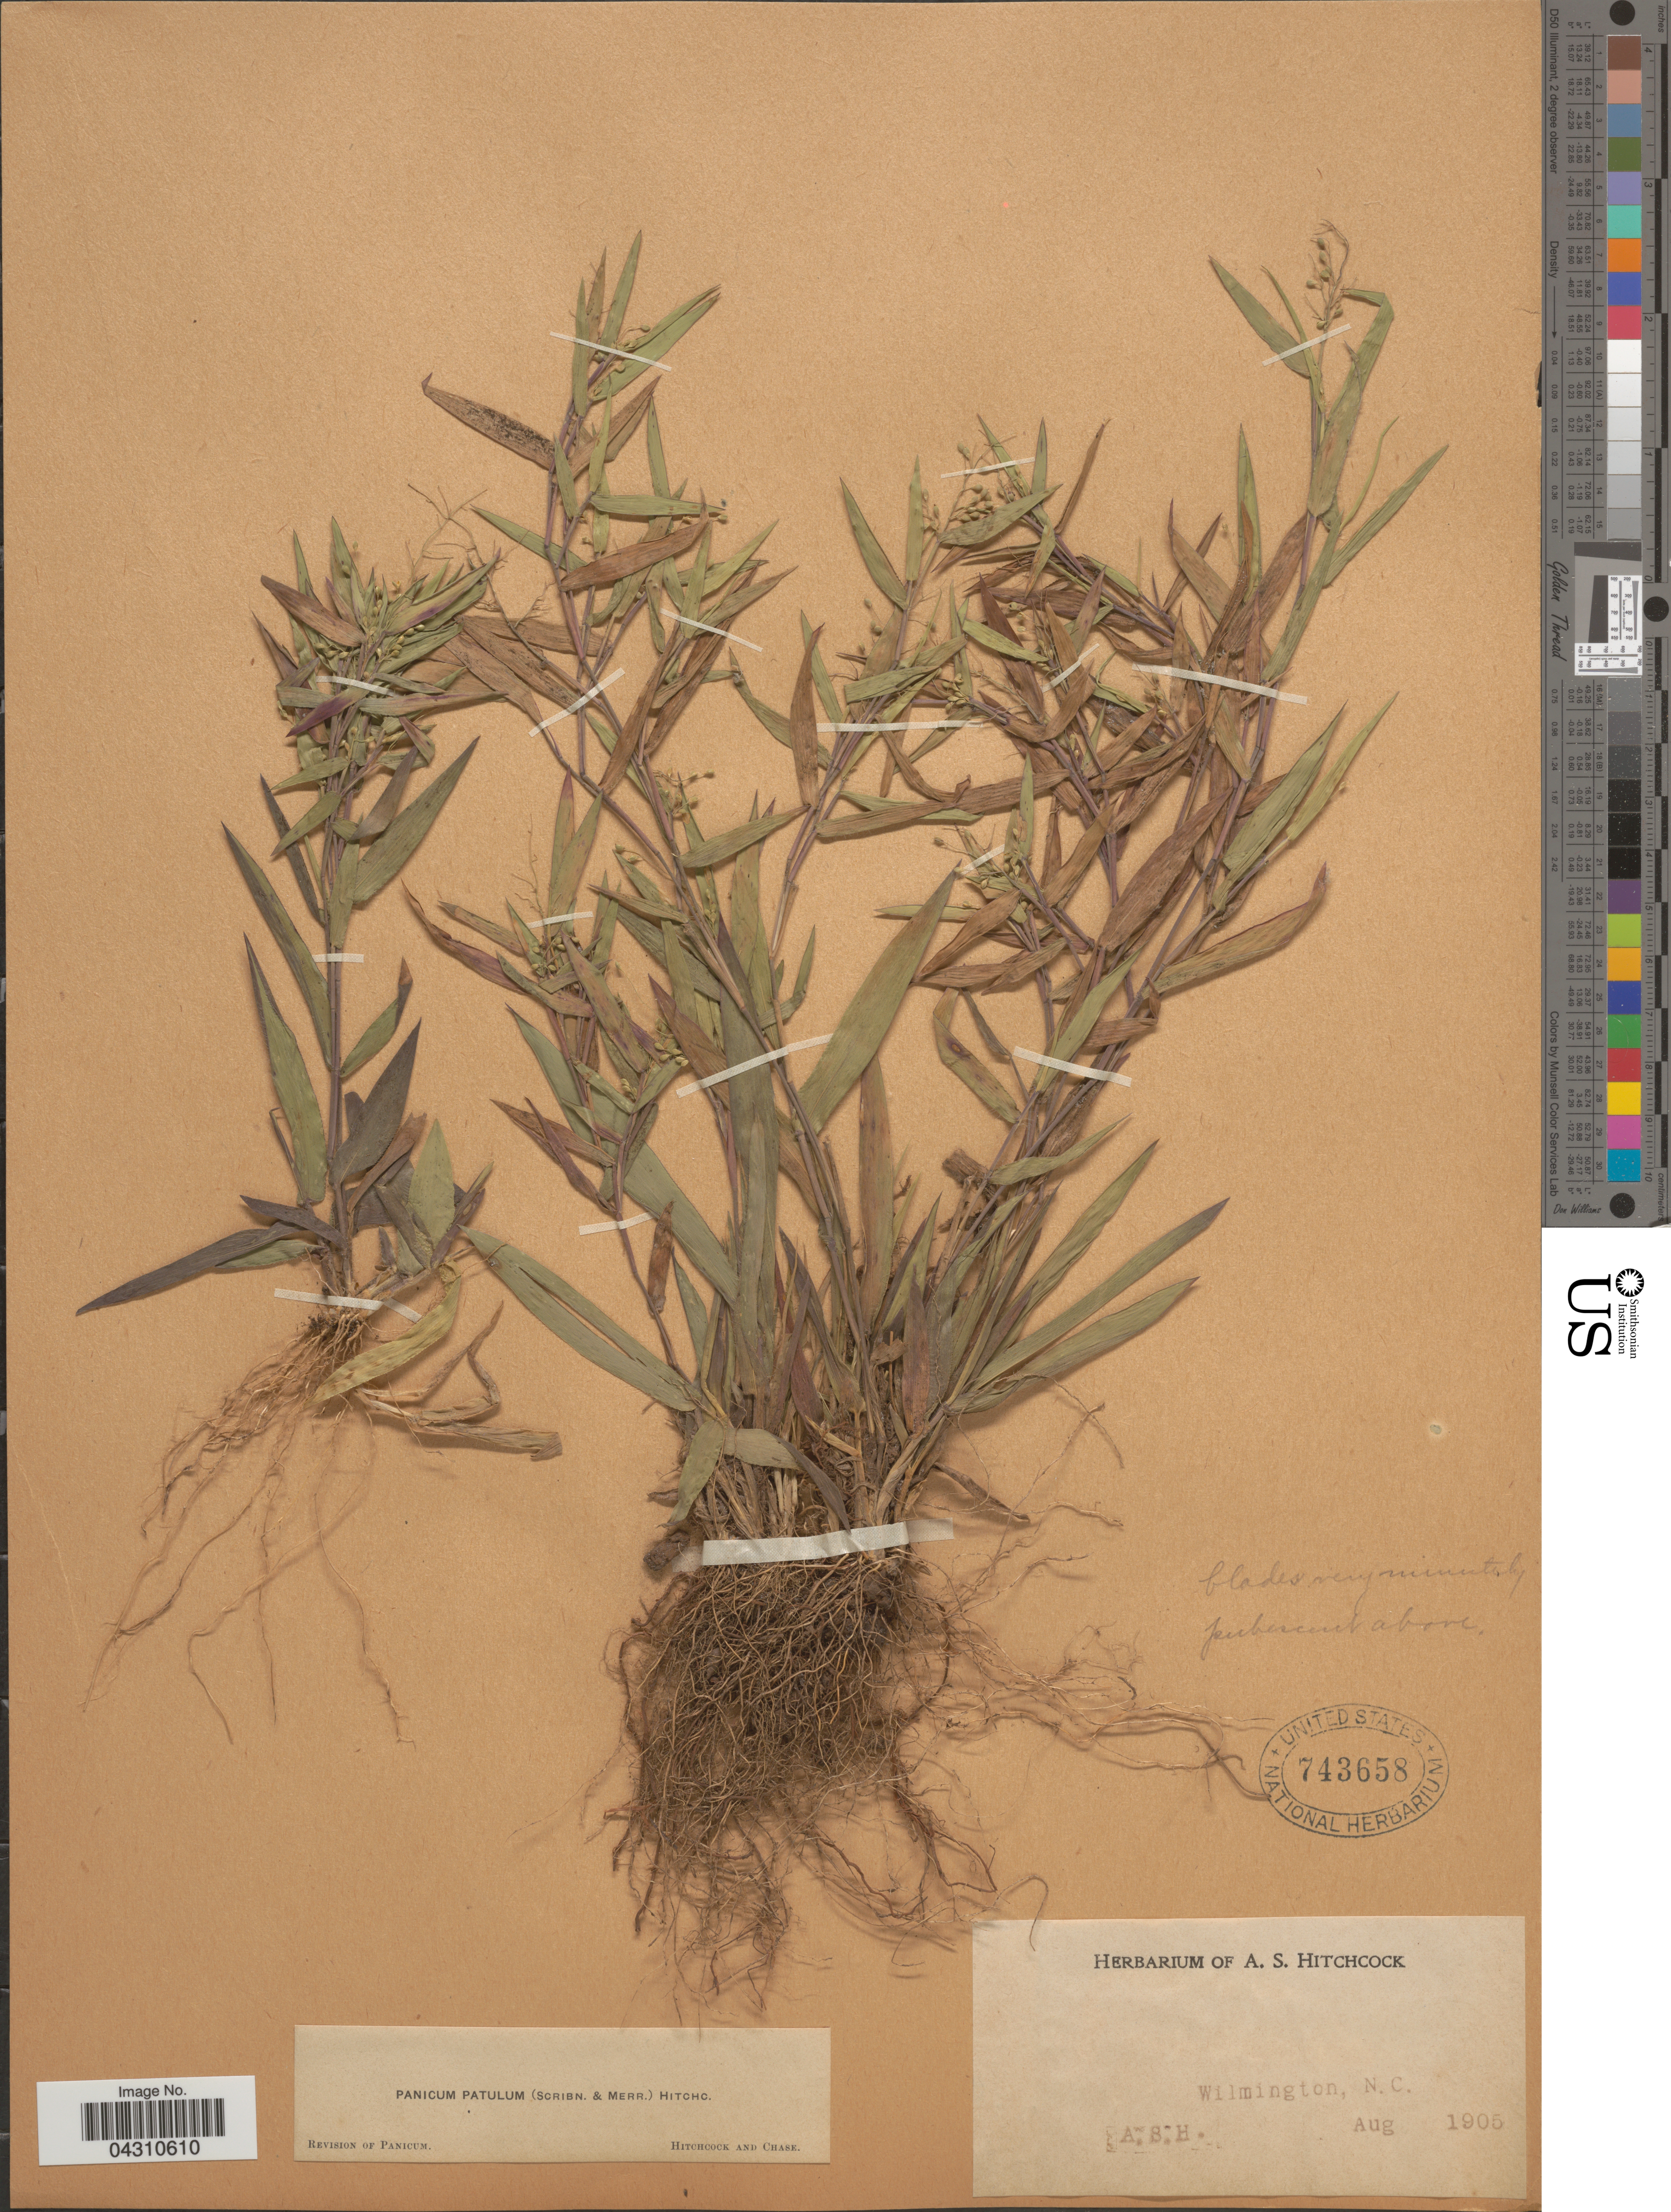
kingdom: Plantae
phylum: Tracheophyta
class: Liliopsida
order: Poales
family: Poaceae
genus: Dichanthelium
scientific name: Dichanthelium portoricense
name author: (Desv. ex Ham.) B.F. Hansen & Wunderlin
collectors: A. S. Hitchcock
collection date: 1905-08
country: United States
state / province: North Carolina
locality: Wilmington.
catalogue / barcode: US 743658